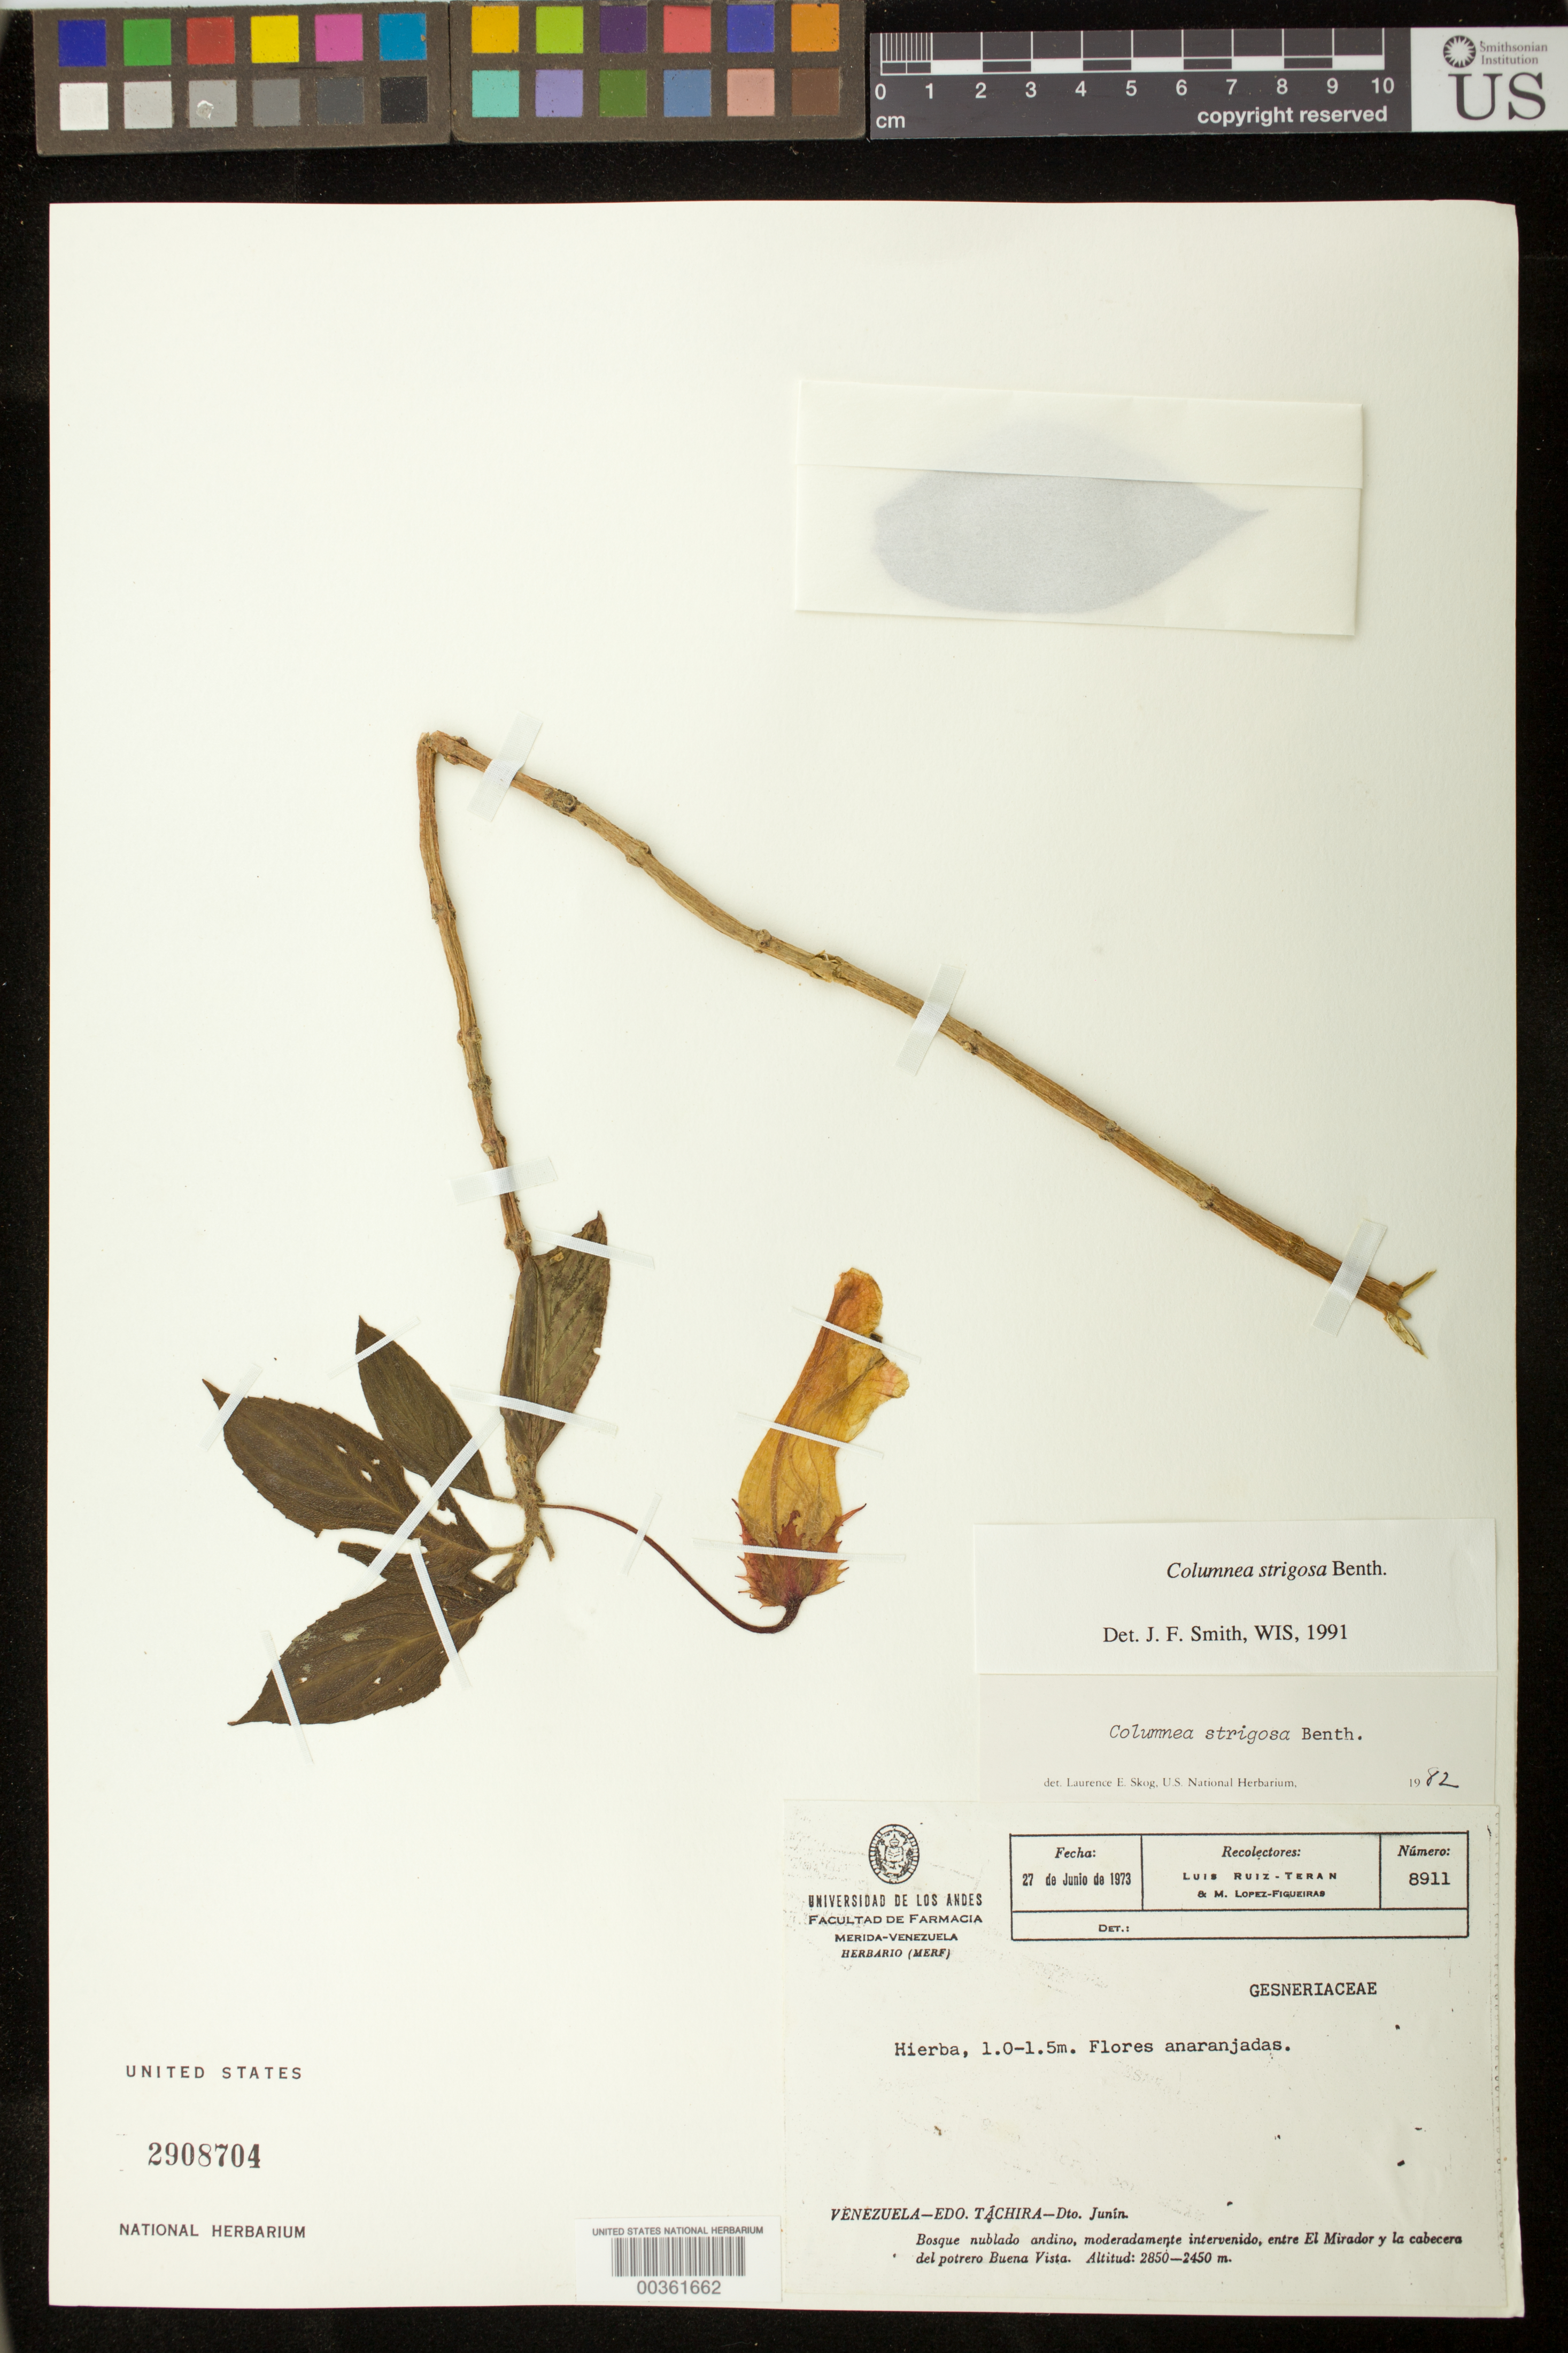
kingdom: Plantae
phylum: Tracheophyta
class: Magnoliopsida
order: Lamiales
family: Gesneriaceae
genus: Columnea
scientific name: Columnea strigosa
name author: Benth.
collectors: L. E. Ruíz-Terán & M. López Figueiras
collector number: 8911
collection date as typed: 27 Jun 1973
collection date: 1973-06-27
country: Venezuela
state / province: Táchira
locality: Dto. Junin, entre El Mirador y la cabecera del Potrero Buena Vista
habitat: bosque nublado andino, intervenido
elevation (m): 2450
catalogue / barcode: US 2908704